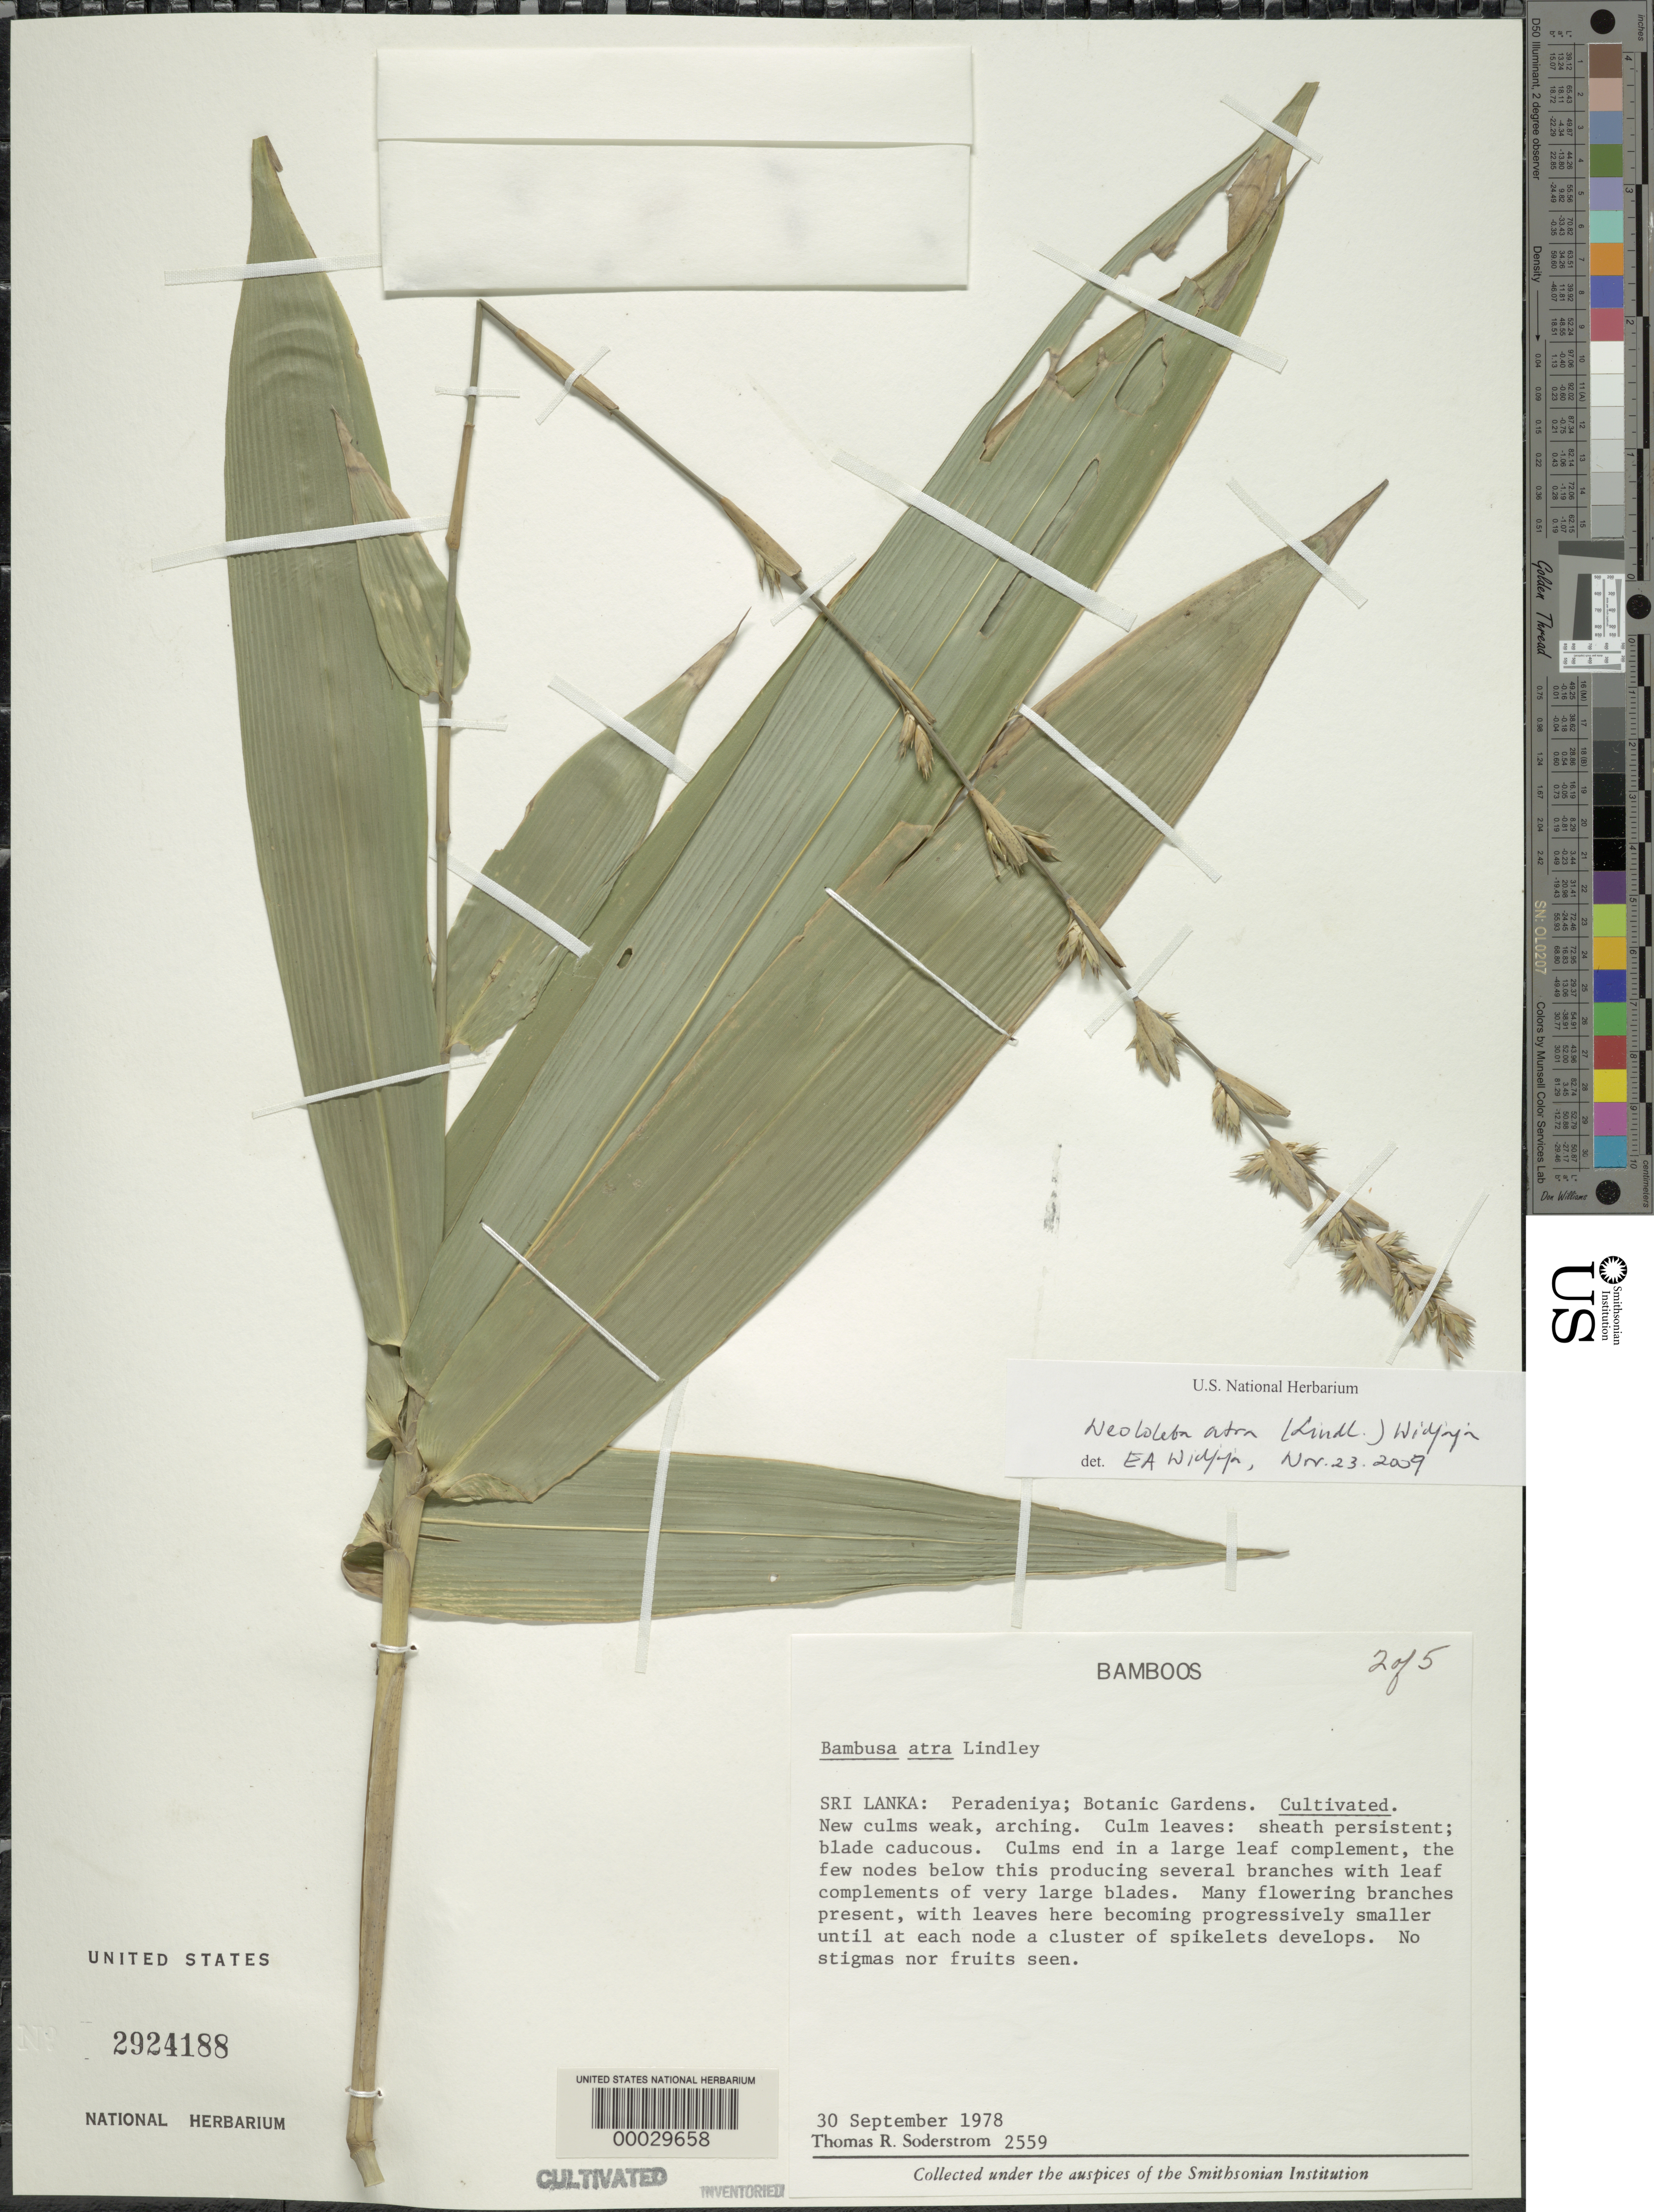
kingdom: Plantae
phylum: Tracheophyta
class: Liliopsida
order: Poales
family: Poaceae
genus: Neololeba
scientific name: Neololeba atra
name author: (Lindl.) Widjaja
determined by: Widjaja, E. A.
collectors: T. R. Soderstrom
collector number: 2559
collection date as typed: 30 Sep 1978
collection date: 1978-09-30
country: Sri Lanka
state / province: Central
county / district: Kandy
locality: Peradeniya; Botanic Gardens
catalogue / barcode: US 2924188